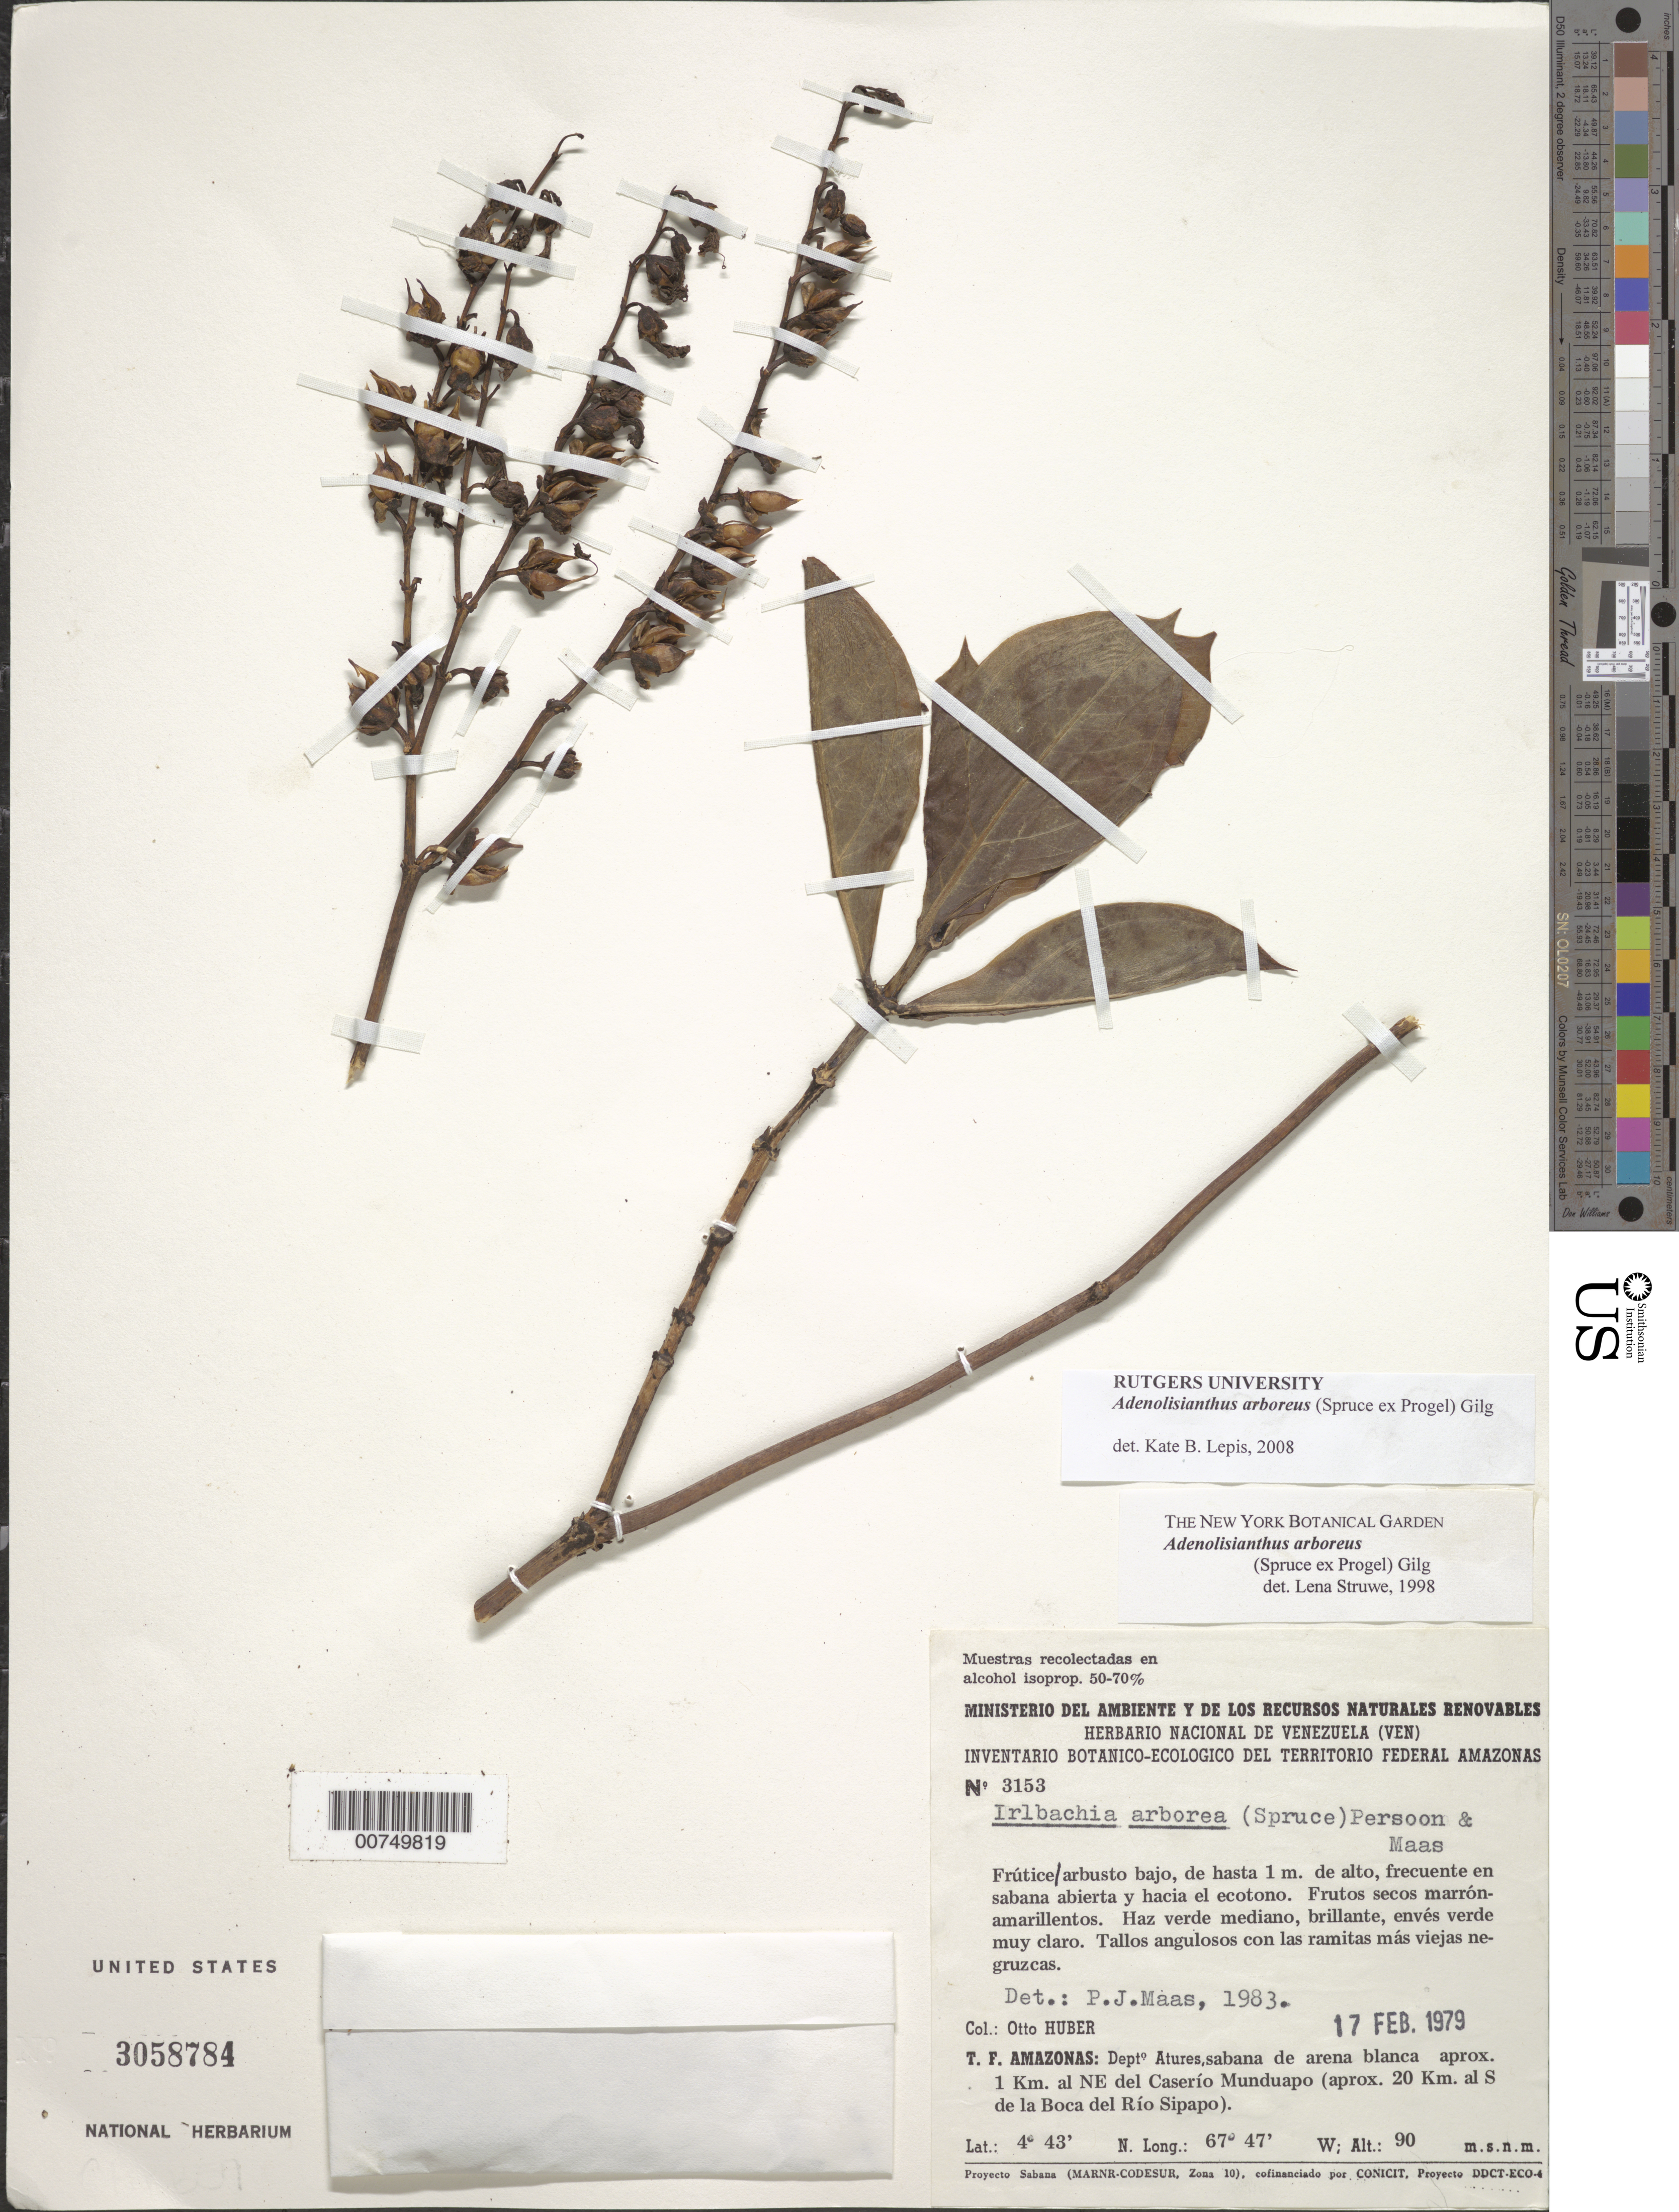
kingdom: Plantae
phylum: Tracheophyta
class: Magnoliopsida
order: Gentianales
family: Gentianaceae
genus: Adenolisianthus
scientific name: Adenolisianthus arboreus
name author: (Spruce ex Progel) Gilg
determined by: Struwe, L.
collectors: O. Huber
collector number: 3153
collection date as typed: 18-Feb-79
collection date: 1979-02-18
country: Venezuela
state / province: Amazonas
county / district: Atabapo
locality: Caño Yagua, entre Chipital y Boca Caño Yagua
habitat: Sabana de arena blanca; abierta y hacia el ecotono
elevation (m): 90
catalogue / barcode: US 3058784